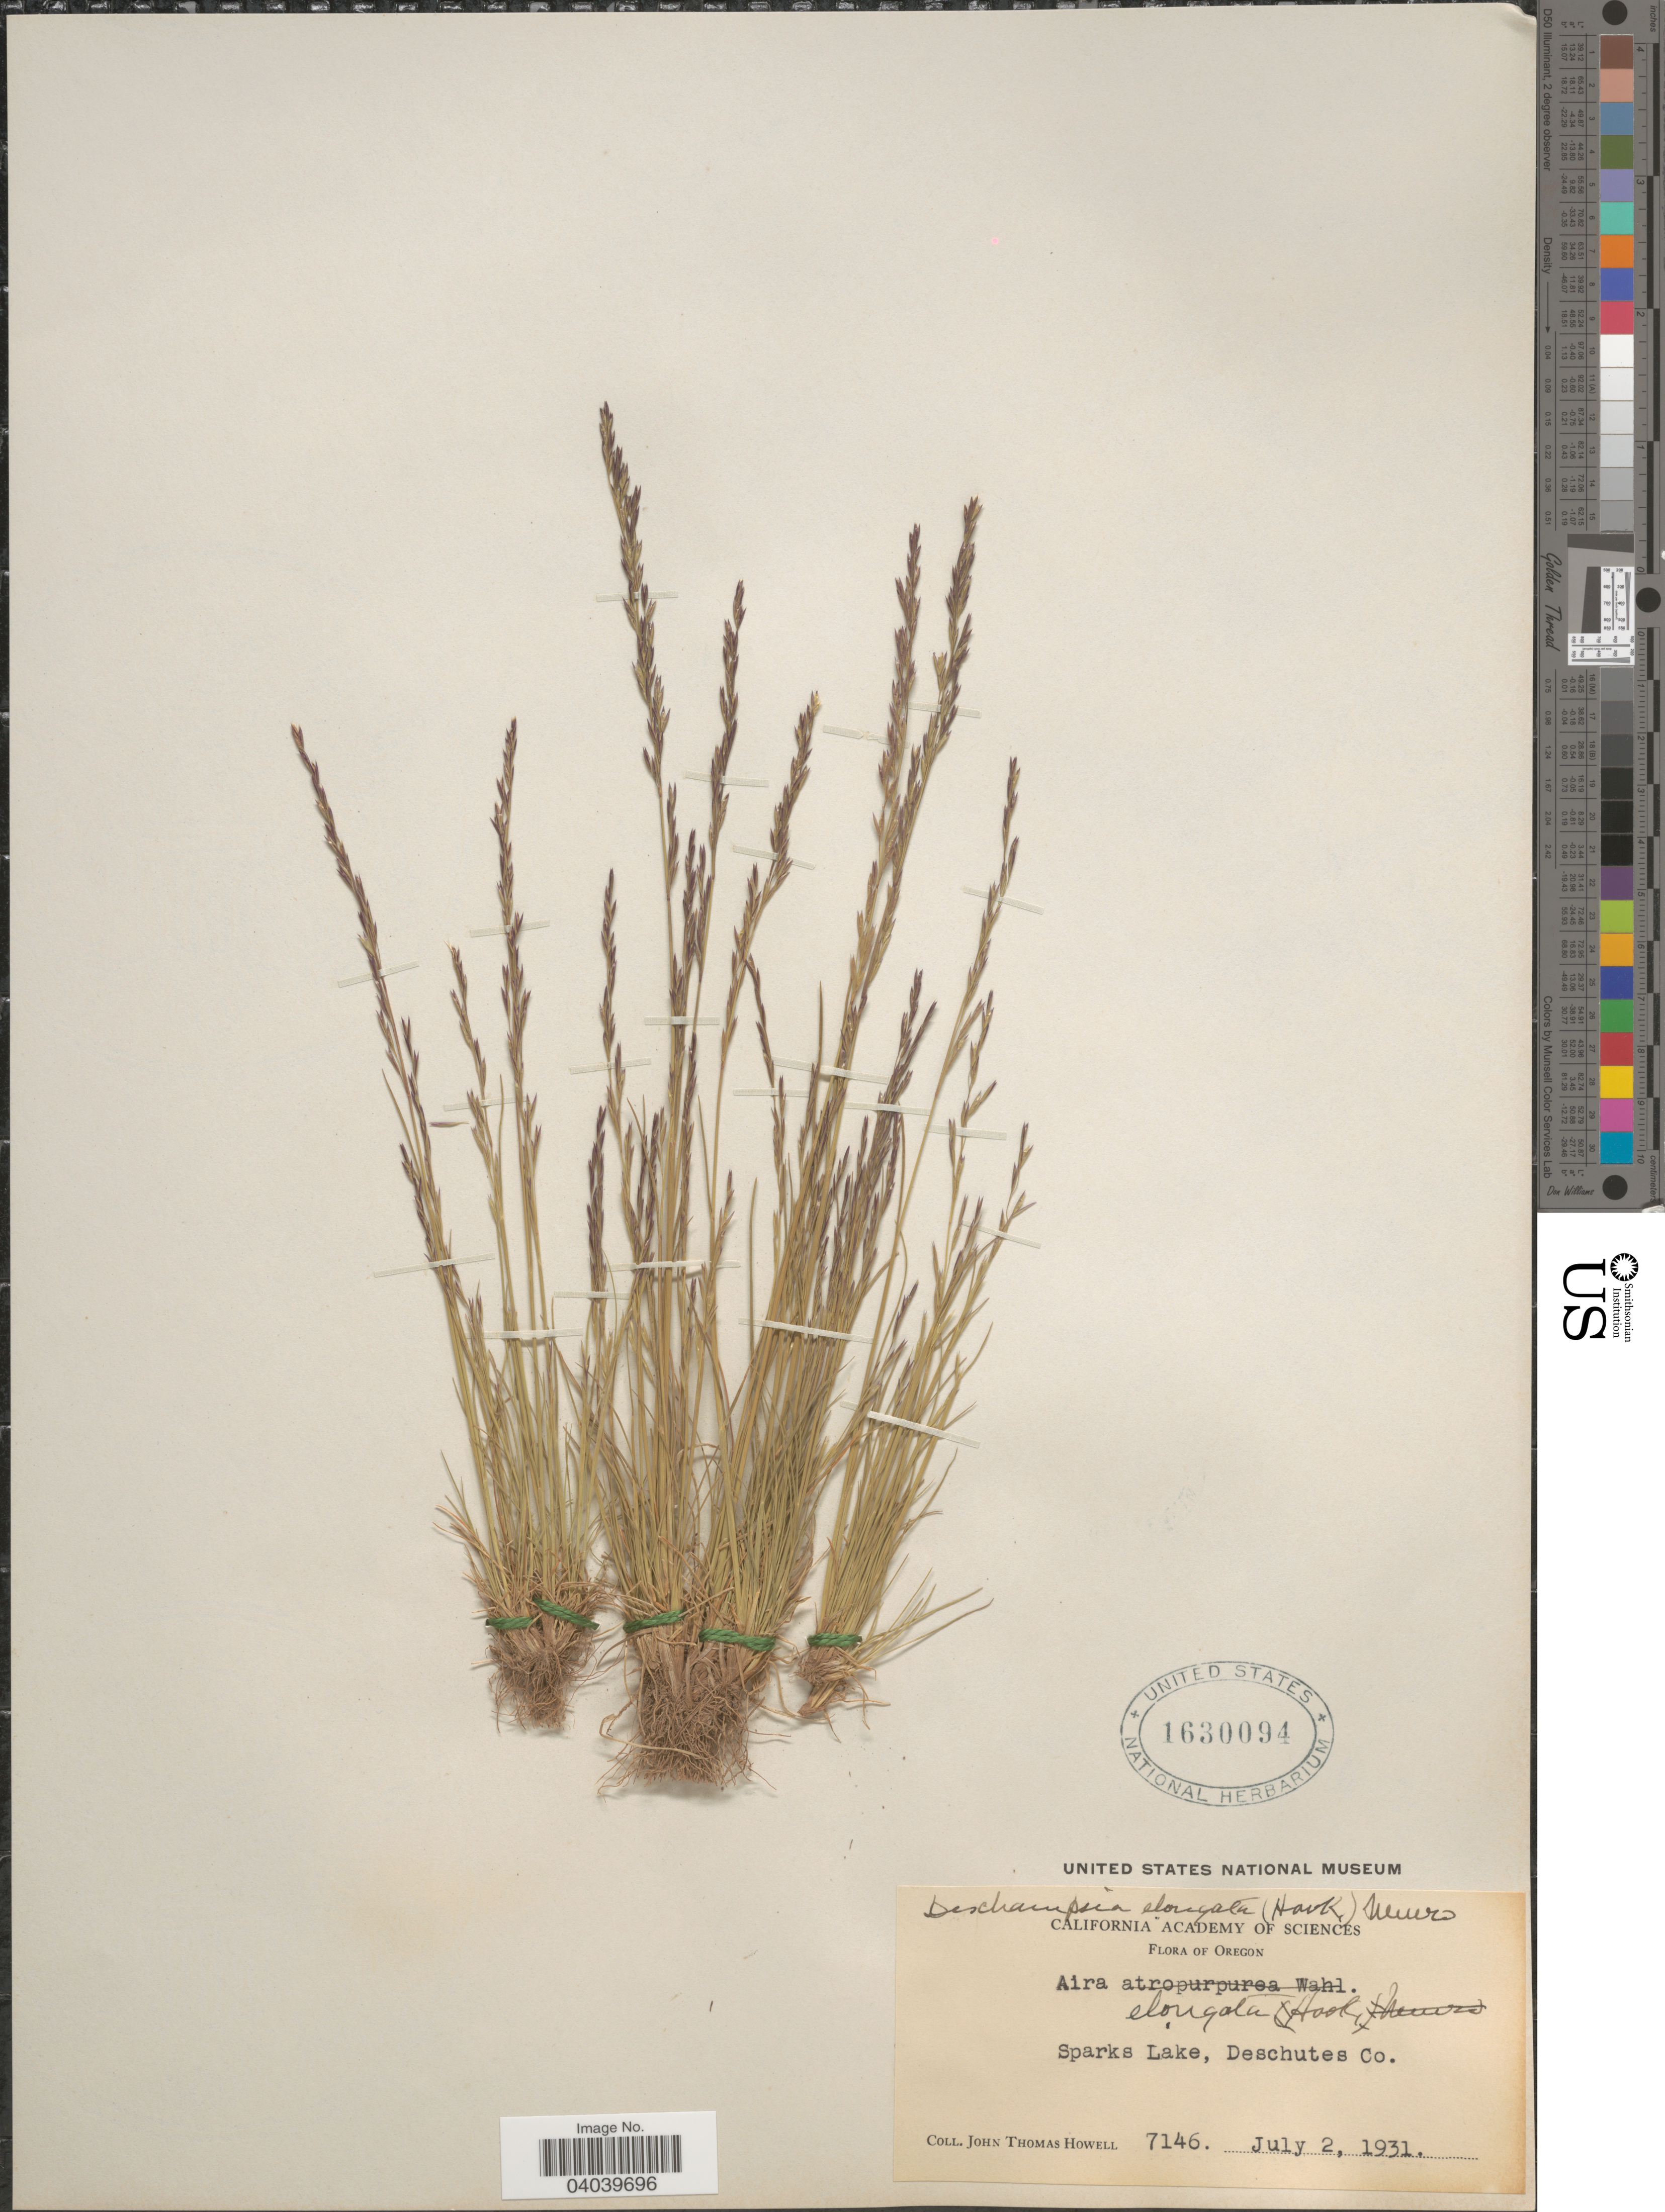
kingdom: Plantae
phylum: Tracheophyta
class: Liliopsida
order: Poales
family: Poaceae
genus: Deschampsia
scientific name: Deschampsia elongata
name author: (Hook.) Munro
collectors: J. T. Howell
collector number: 7146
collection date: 1931-07-02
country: United States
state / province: Oregon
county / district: Deschutes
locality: Sparks Lake, Deschutes Co.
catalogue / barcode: US 1630094